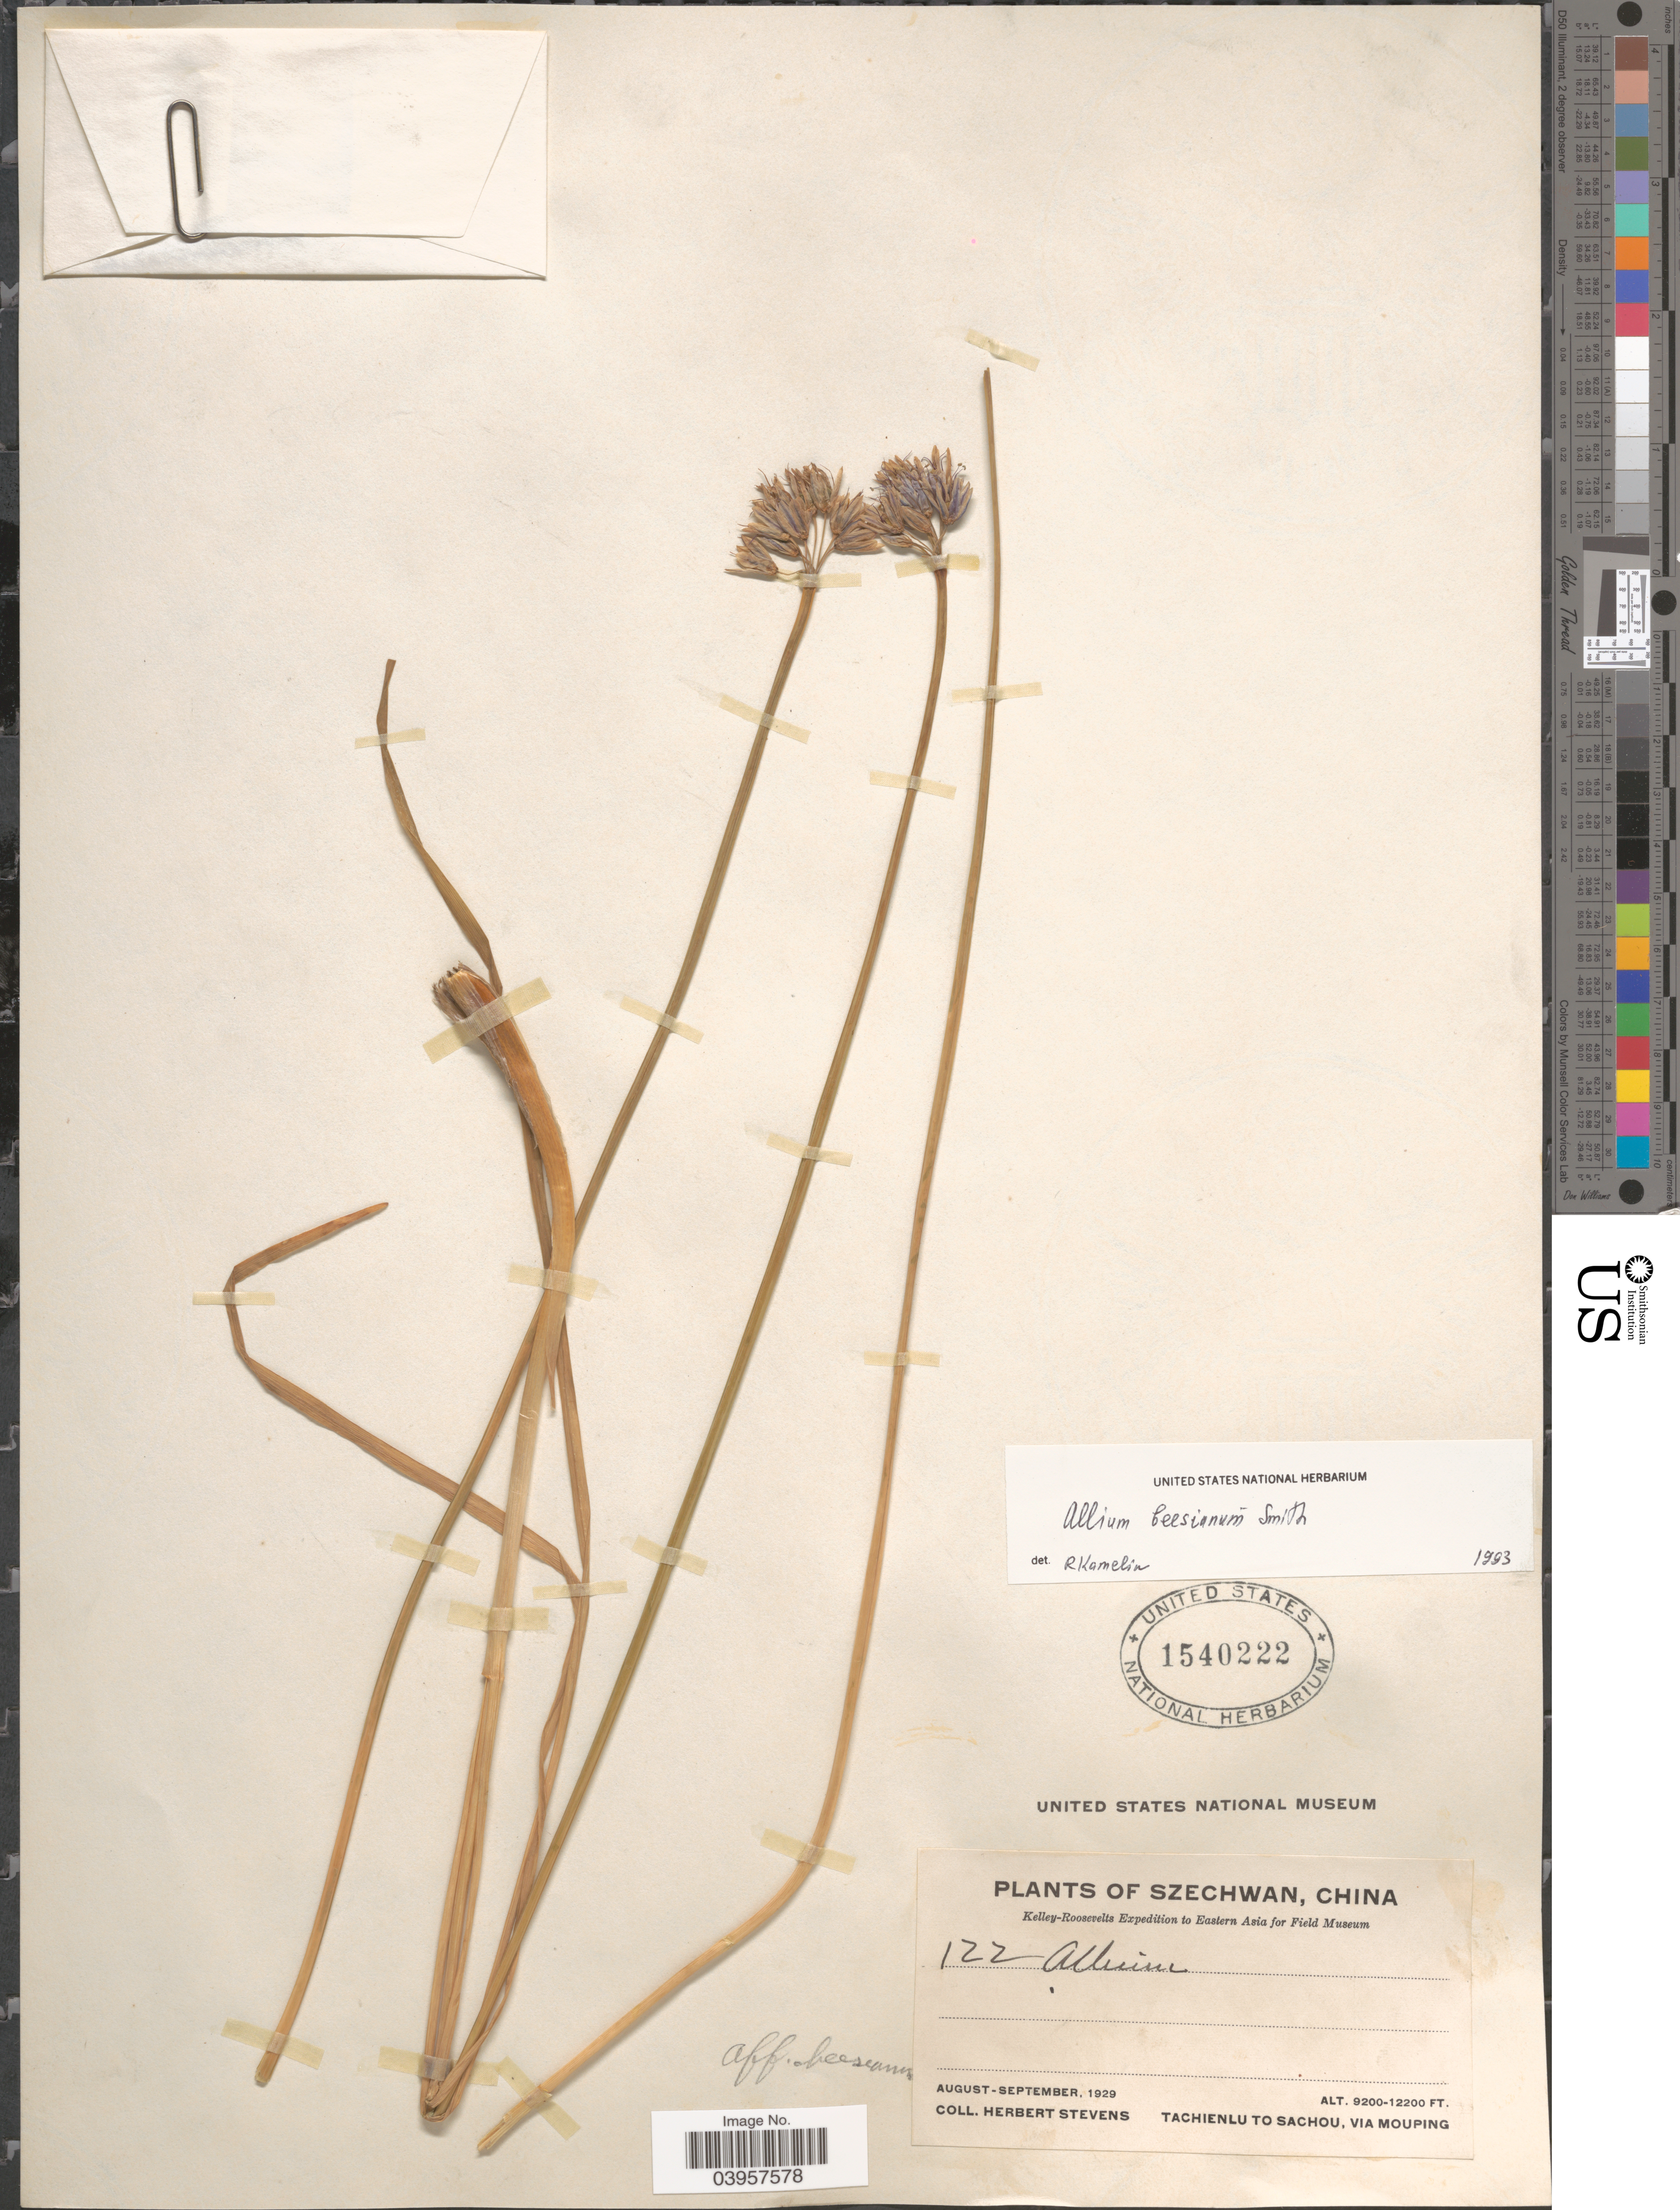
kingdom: Plantae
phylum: Tracheophyta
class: Liliopsida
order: Asparagales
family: Amaryllidaceae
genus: Allium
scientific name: Allium beesianum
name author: W.W. Sm.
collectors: H. Stevens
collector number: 122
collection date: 1929-08/1929-09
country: China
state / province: Sichuan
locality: Szechwan. Eastern Asia. Tachienlu to Sachou, via Mouping.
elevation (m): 2804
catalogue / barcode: US 1540222